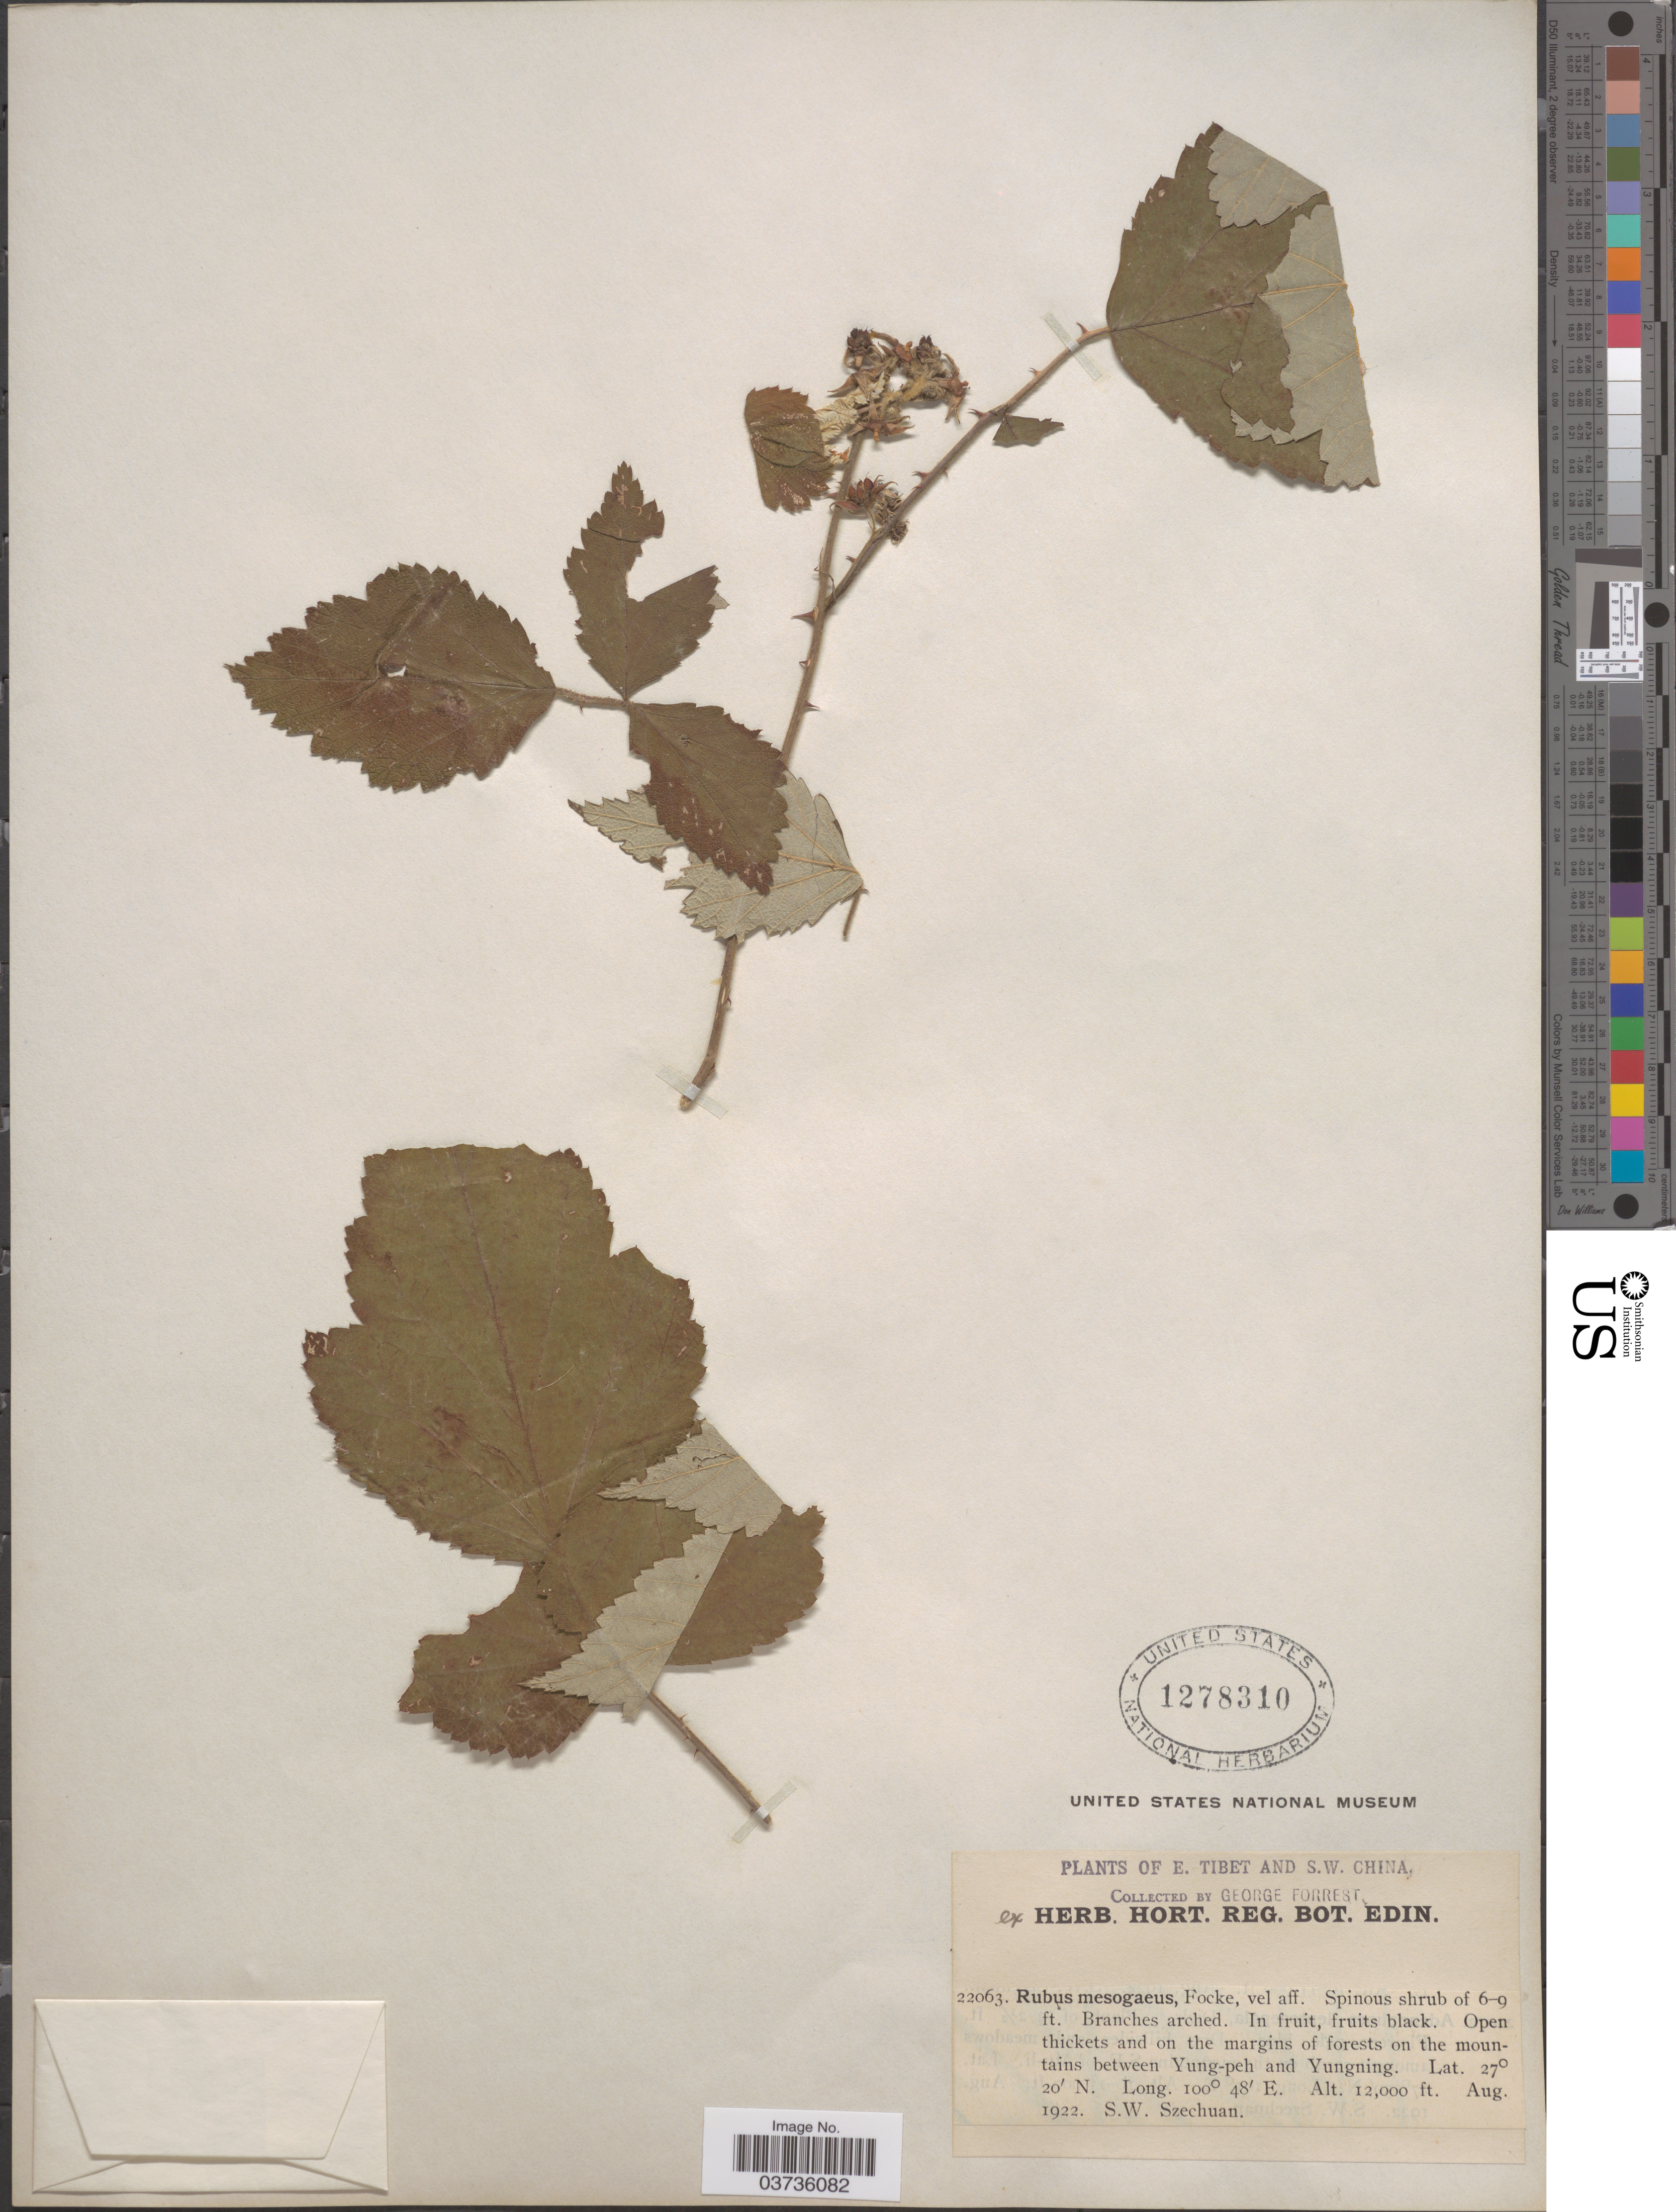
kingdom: Plantae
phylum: Tracheophyta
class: Magnoliopsida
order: Rosales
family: Rosaceae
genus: Rubus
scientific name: Rubus mesogaeus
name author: Focke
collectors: G. Forrest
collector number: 22063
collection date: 1922-08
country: China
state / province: Sichuan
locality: S.W. China. Open thickets and on the margings of forests on the mountains between Yung-peh and Yungning. S.W. Szechuan.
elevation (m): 3658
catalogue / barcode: US 1278310